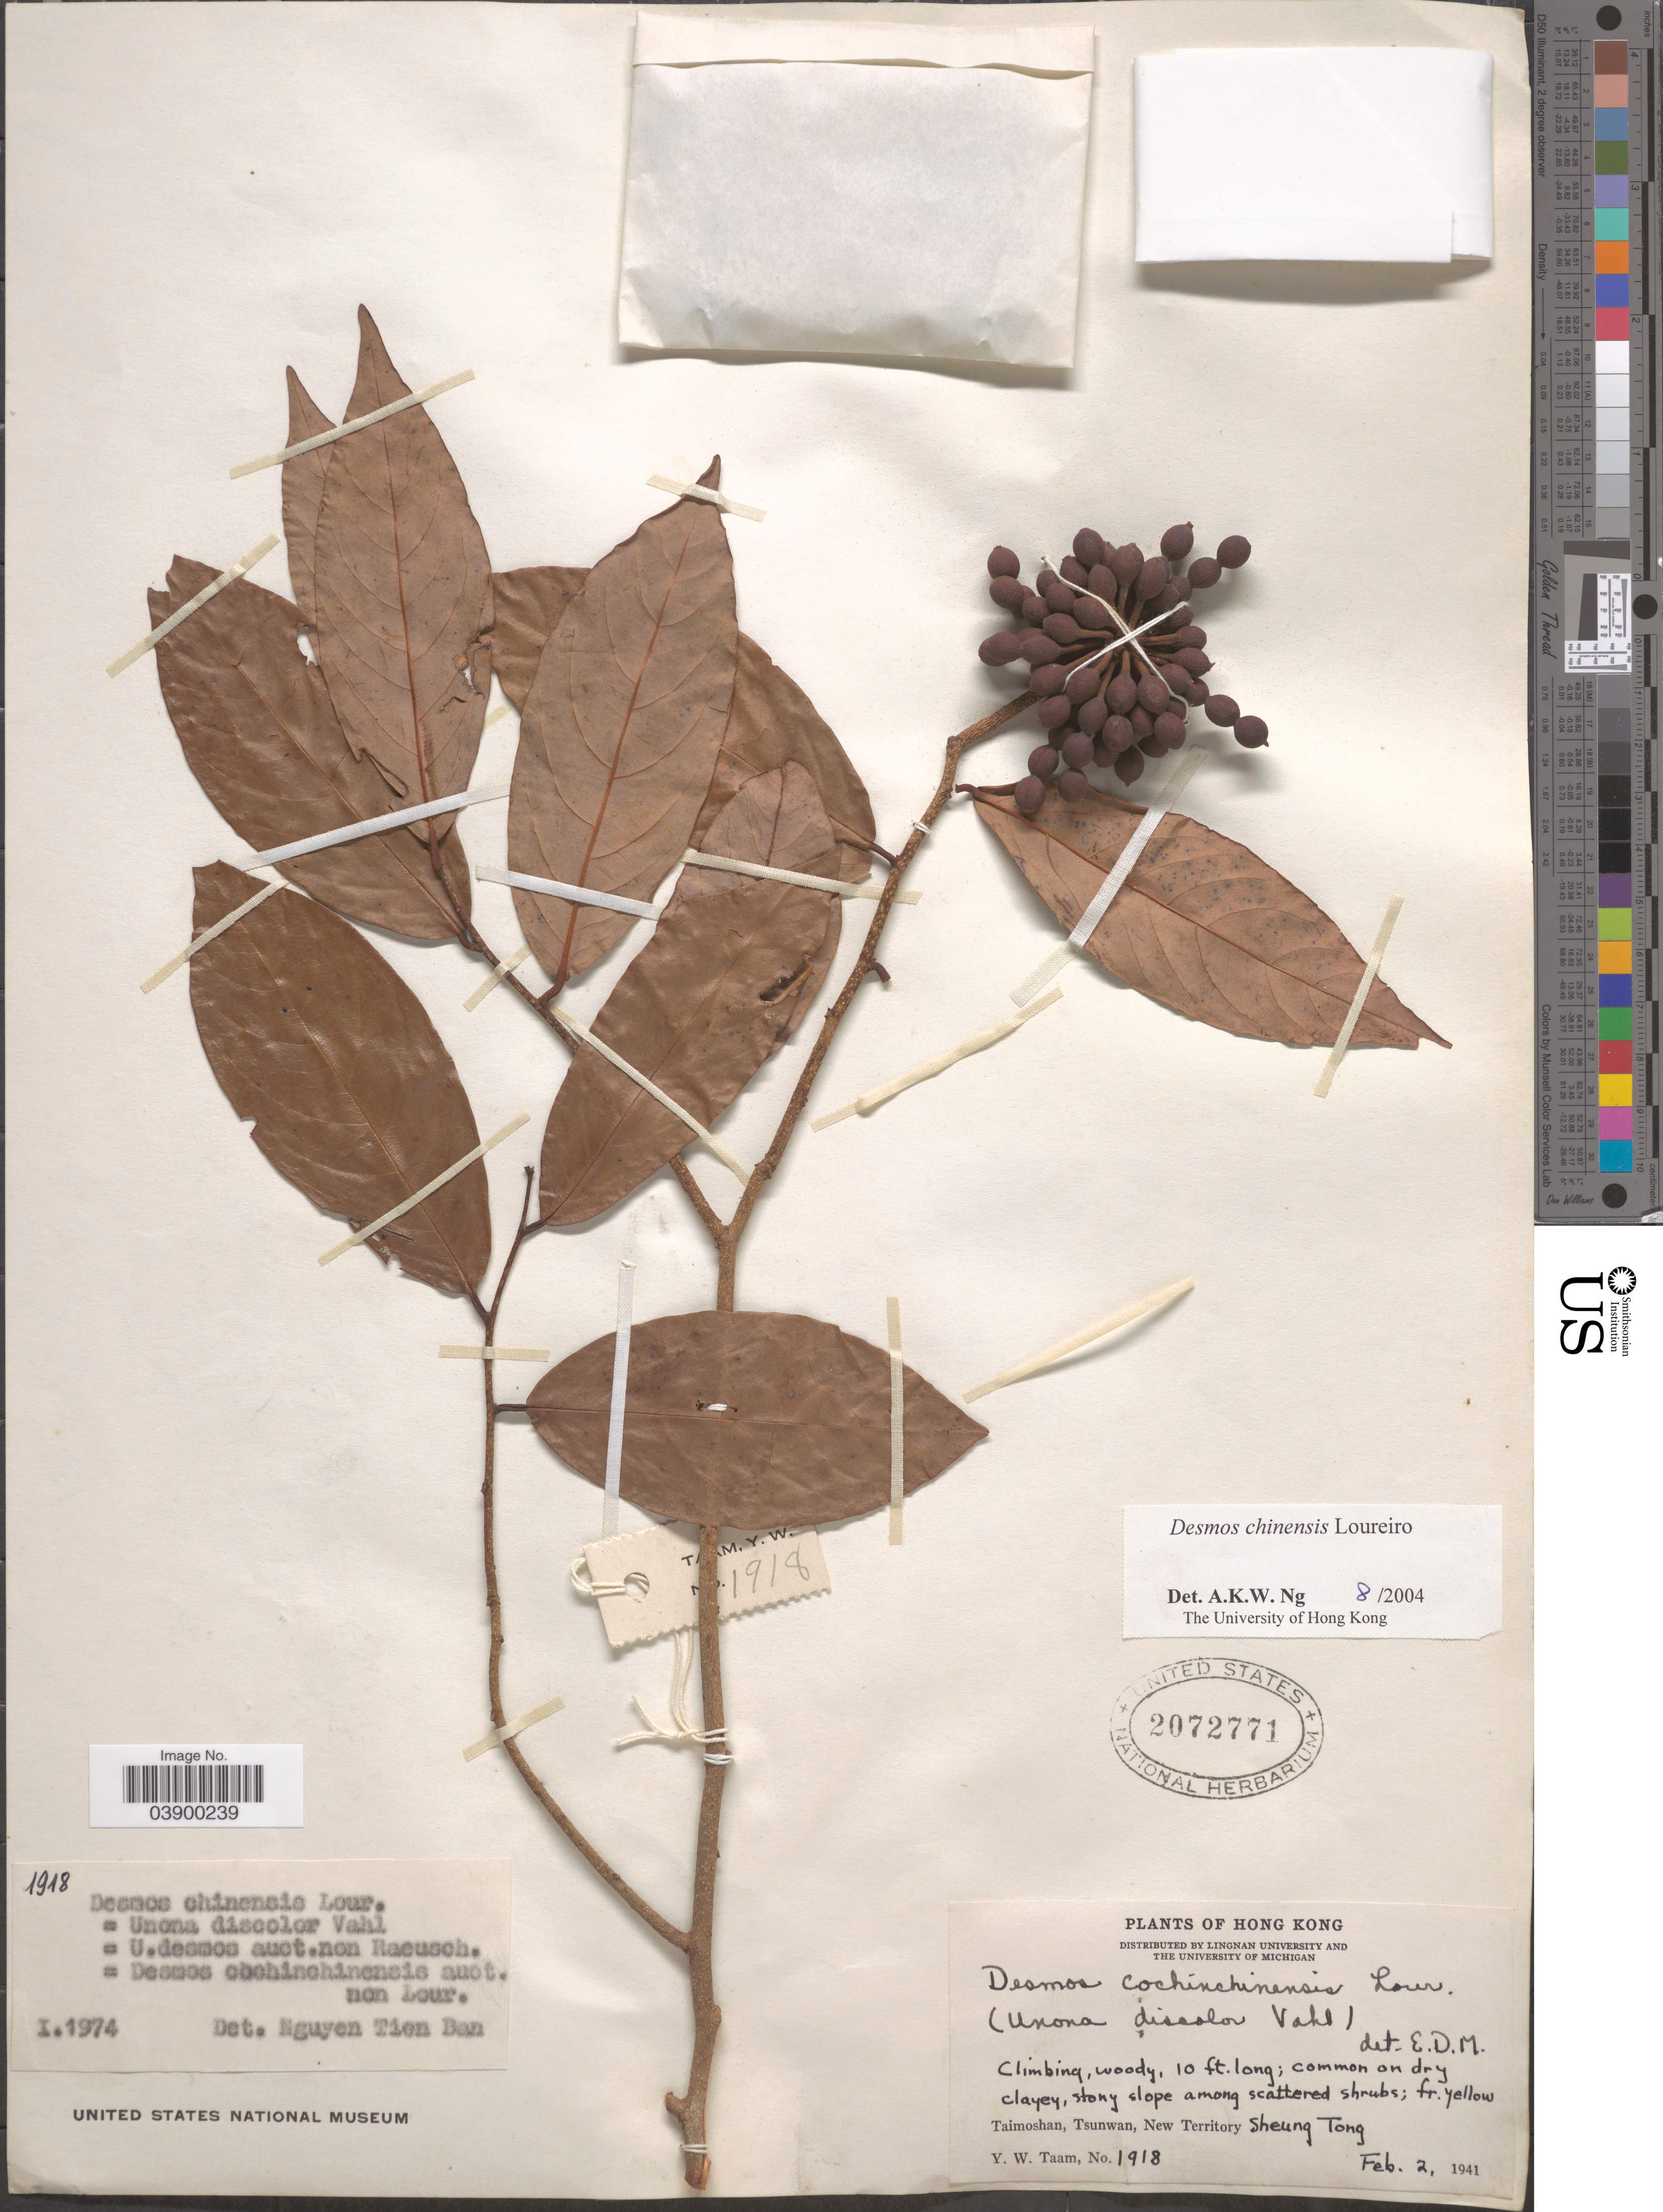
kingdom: Plantae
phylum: Tracheophyta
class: Magnoliopsida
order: Magnoliales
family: Annonaceae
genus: Desmos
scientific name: Desmos chinensis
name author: Lour.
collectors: Y. W. Taam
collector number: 1918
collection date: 1941-02-02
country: China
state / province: Hong Kong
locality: Taimoshan, Tsunwan, New Territory. Sheung Tong.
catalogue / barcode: US 2072771